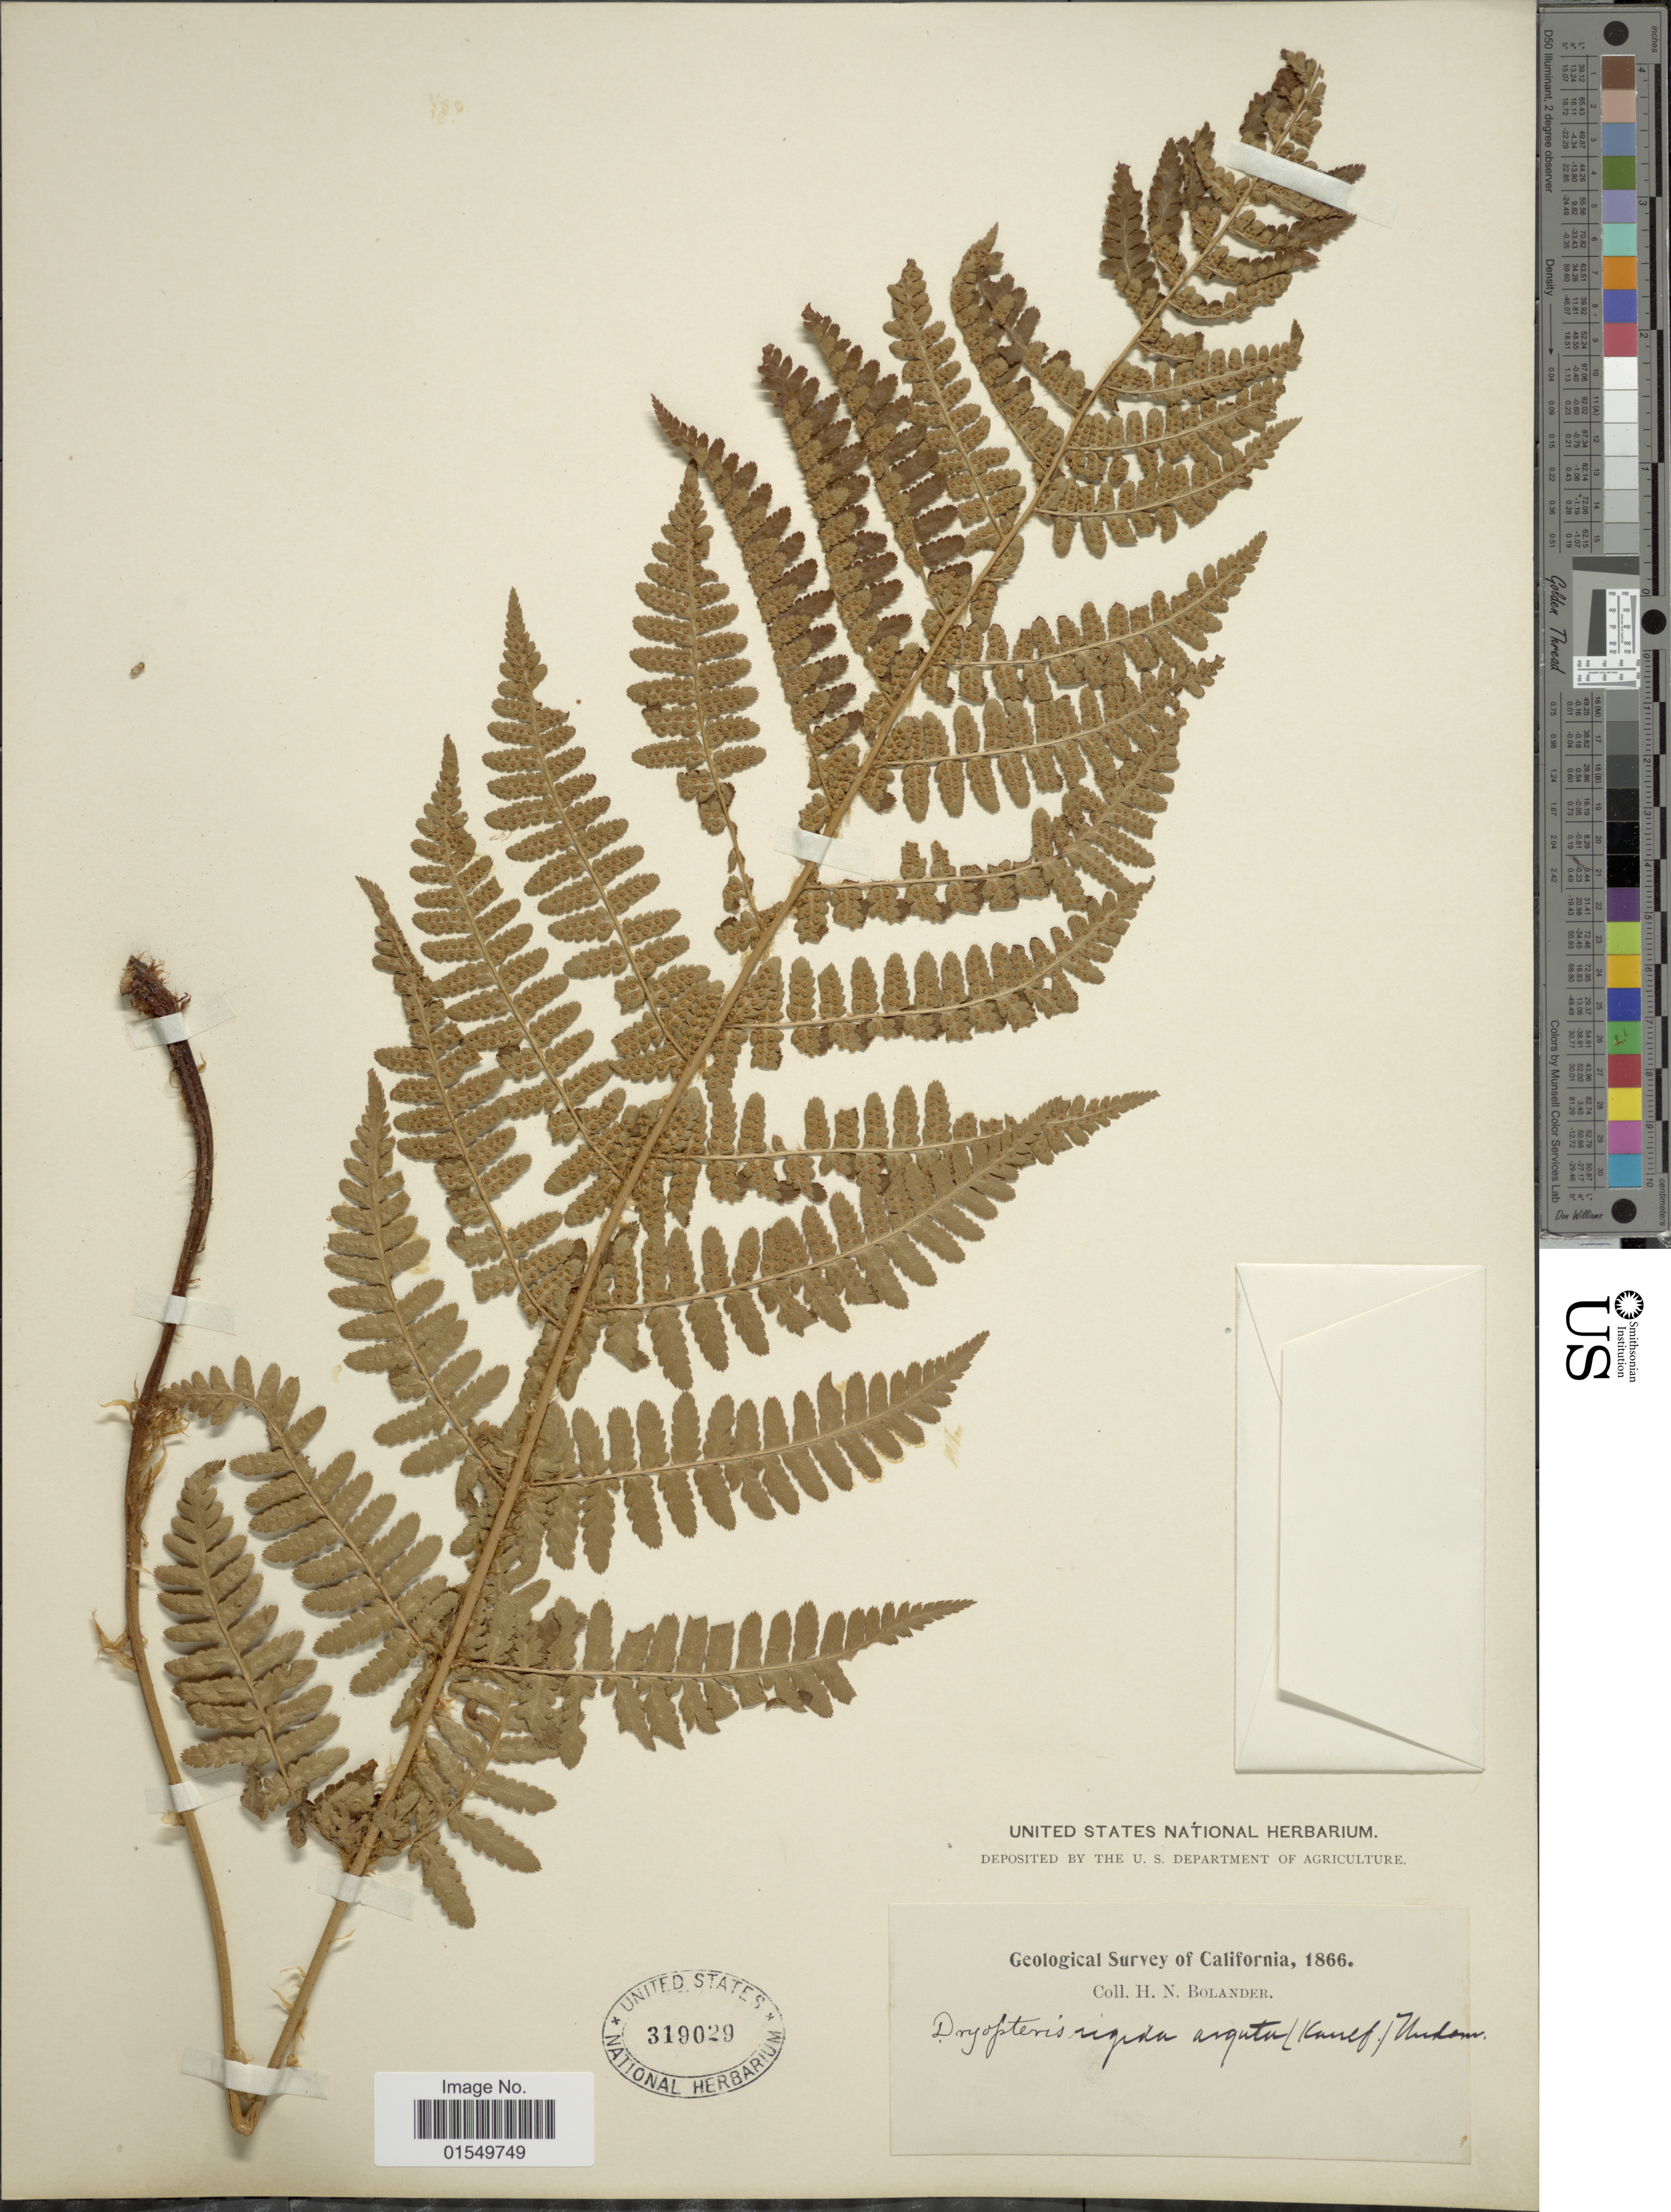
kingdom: Plantae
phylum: Tracheophyta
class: Polypodiopsida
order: Polypodiales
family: Dryopteridaceae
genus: Dryopteris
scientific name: Dryopteris arguta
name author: (Kaulf.) Maxon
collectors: H. Bolander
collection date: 1866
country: United States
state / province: California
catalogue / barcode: US 319029